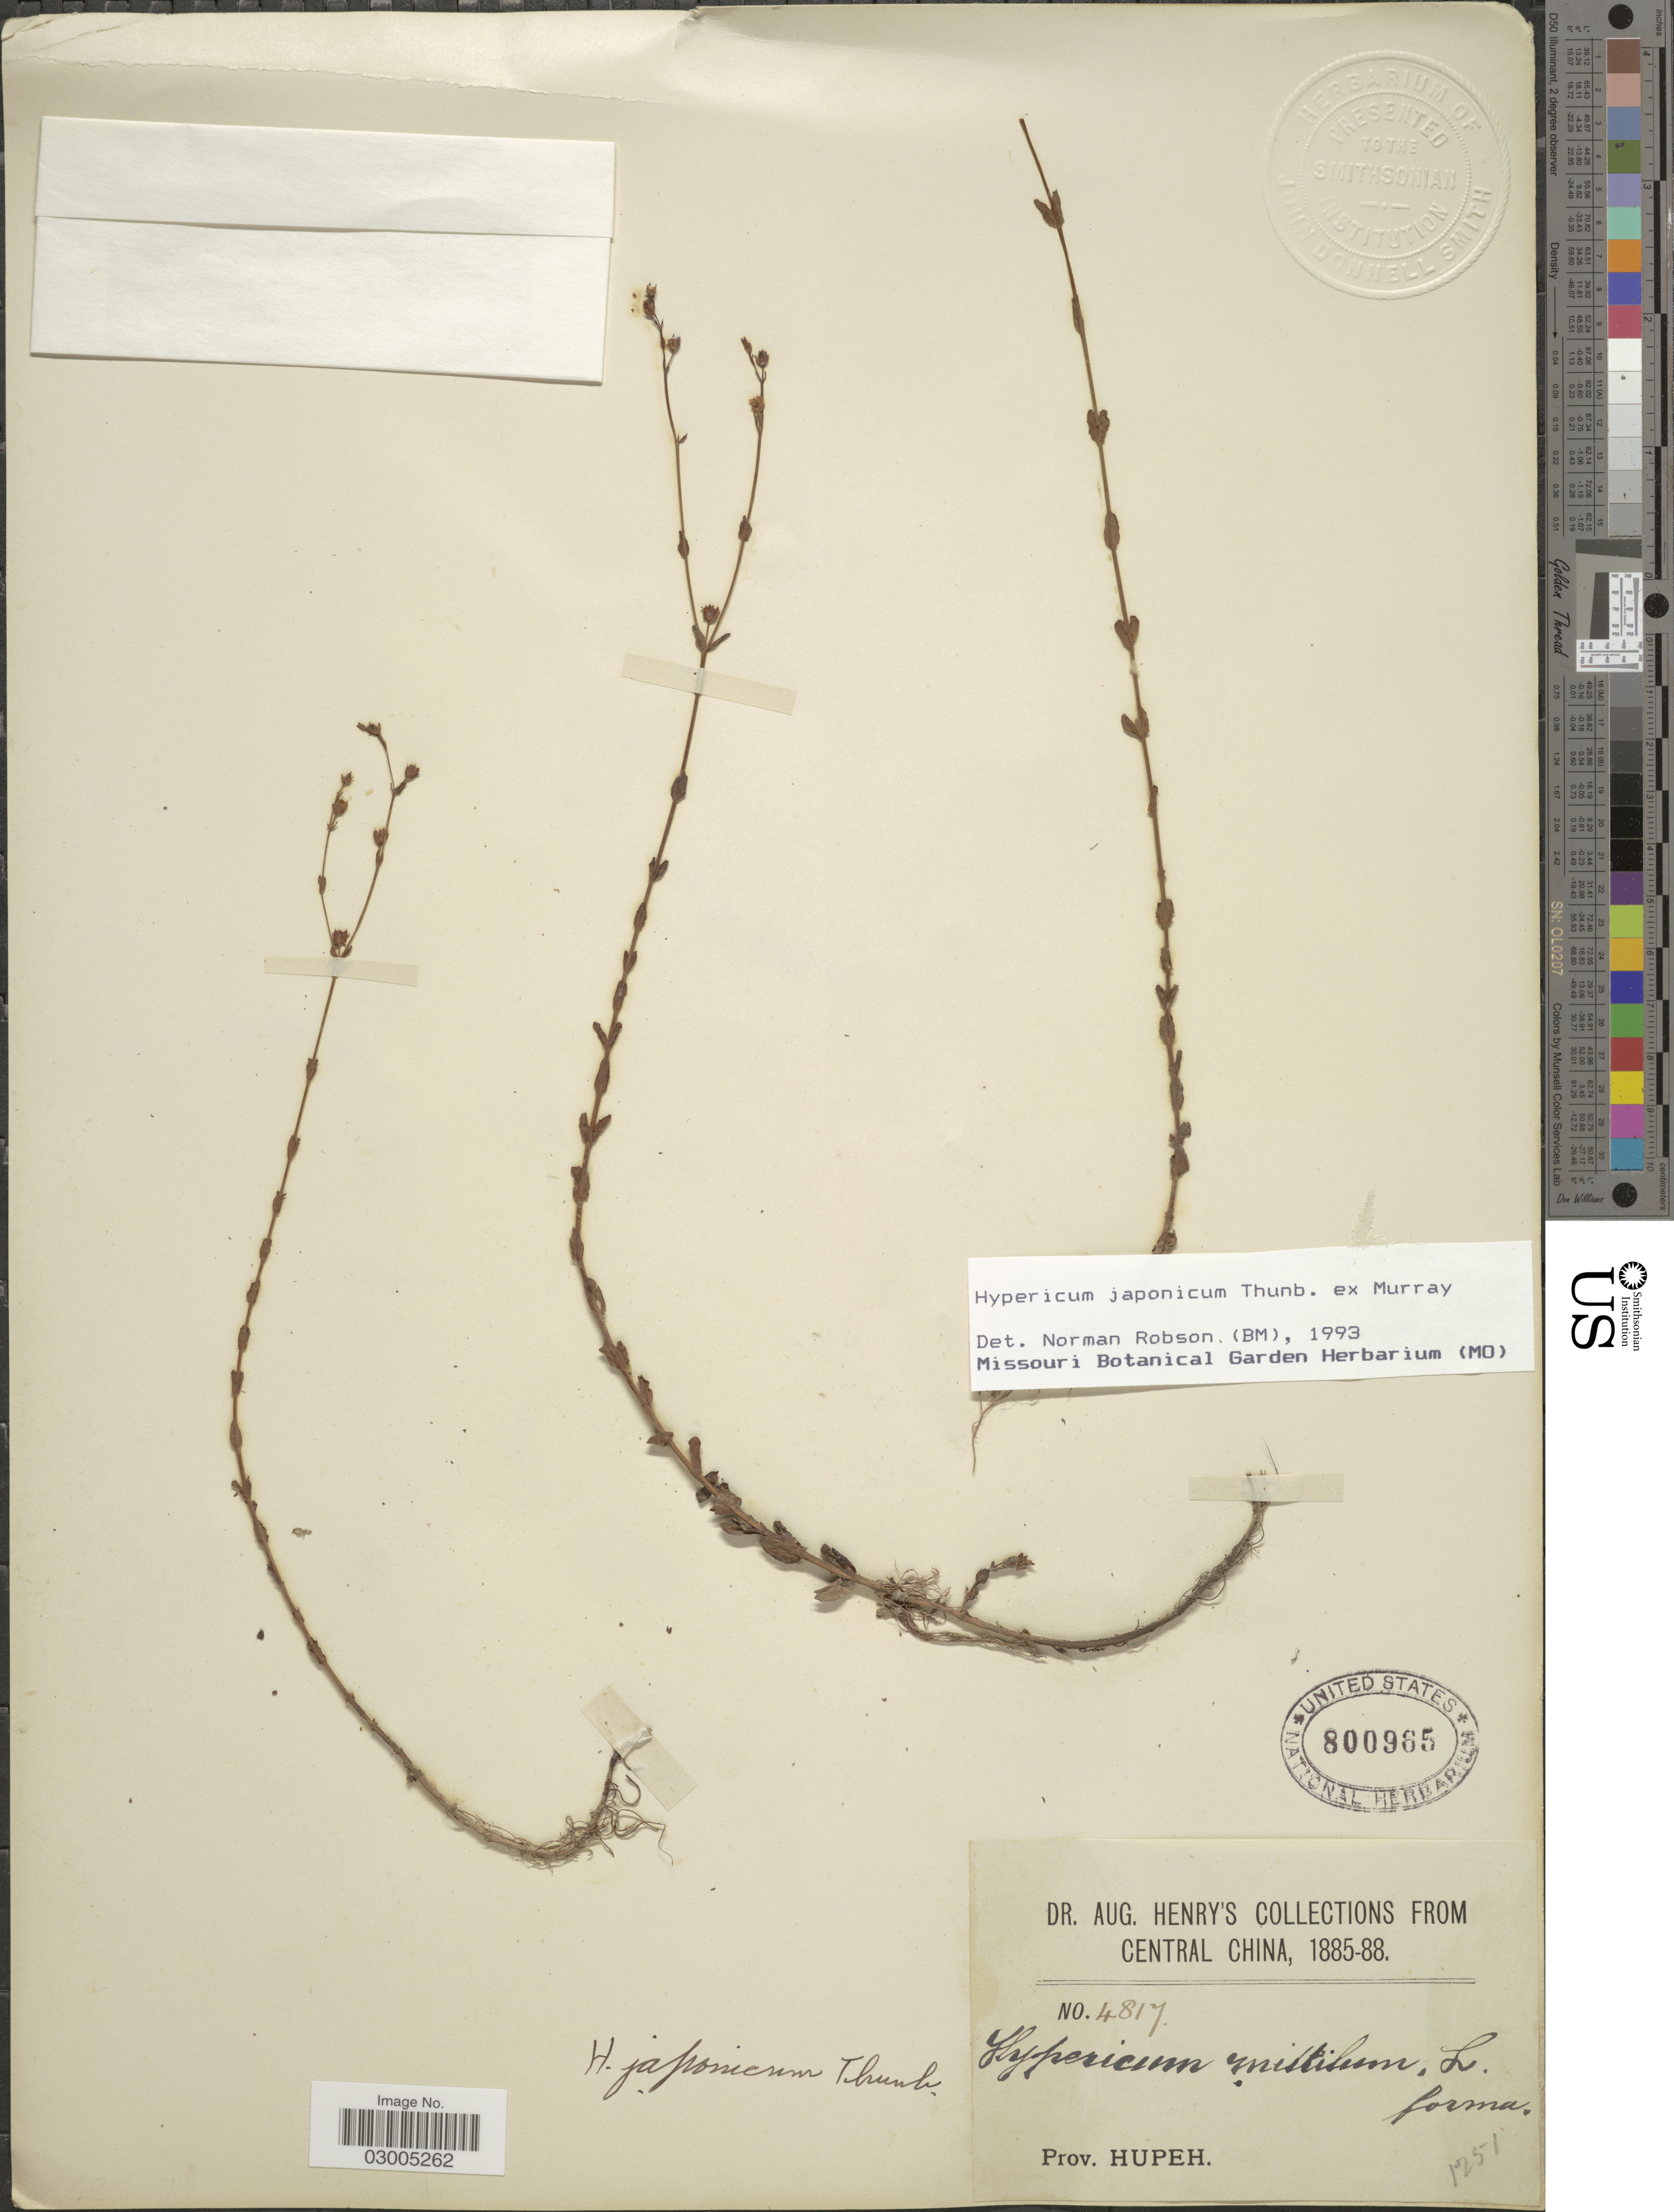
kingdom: Plantae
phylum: Tracheophyta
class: Magnoliopsida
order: Malpighiales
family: Hypericaceae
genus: Hypericum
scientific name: Hypericum japonicum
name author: Thunb.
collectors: A. Henry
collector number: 4817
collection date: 1885/1888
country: China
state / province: Hubei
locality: Central China. Prov. Hupeh.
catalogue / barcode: US 800965